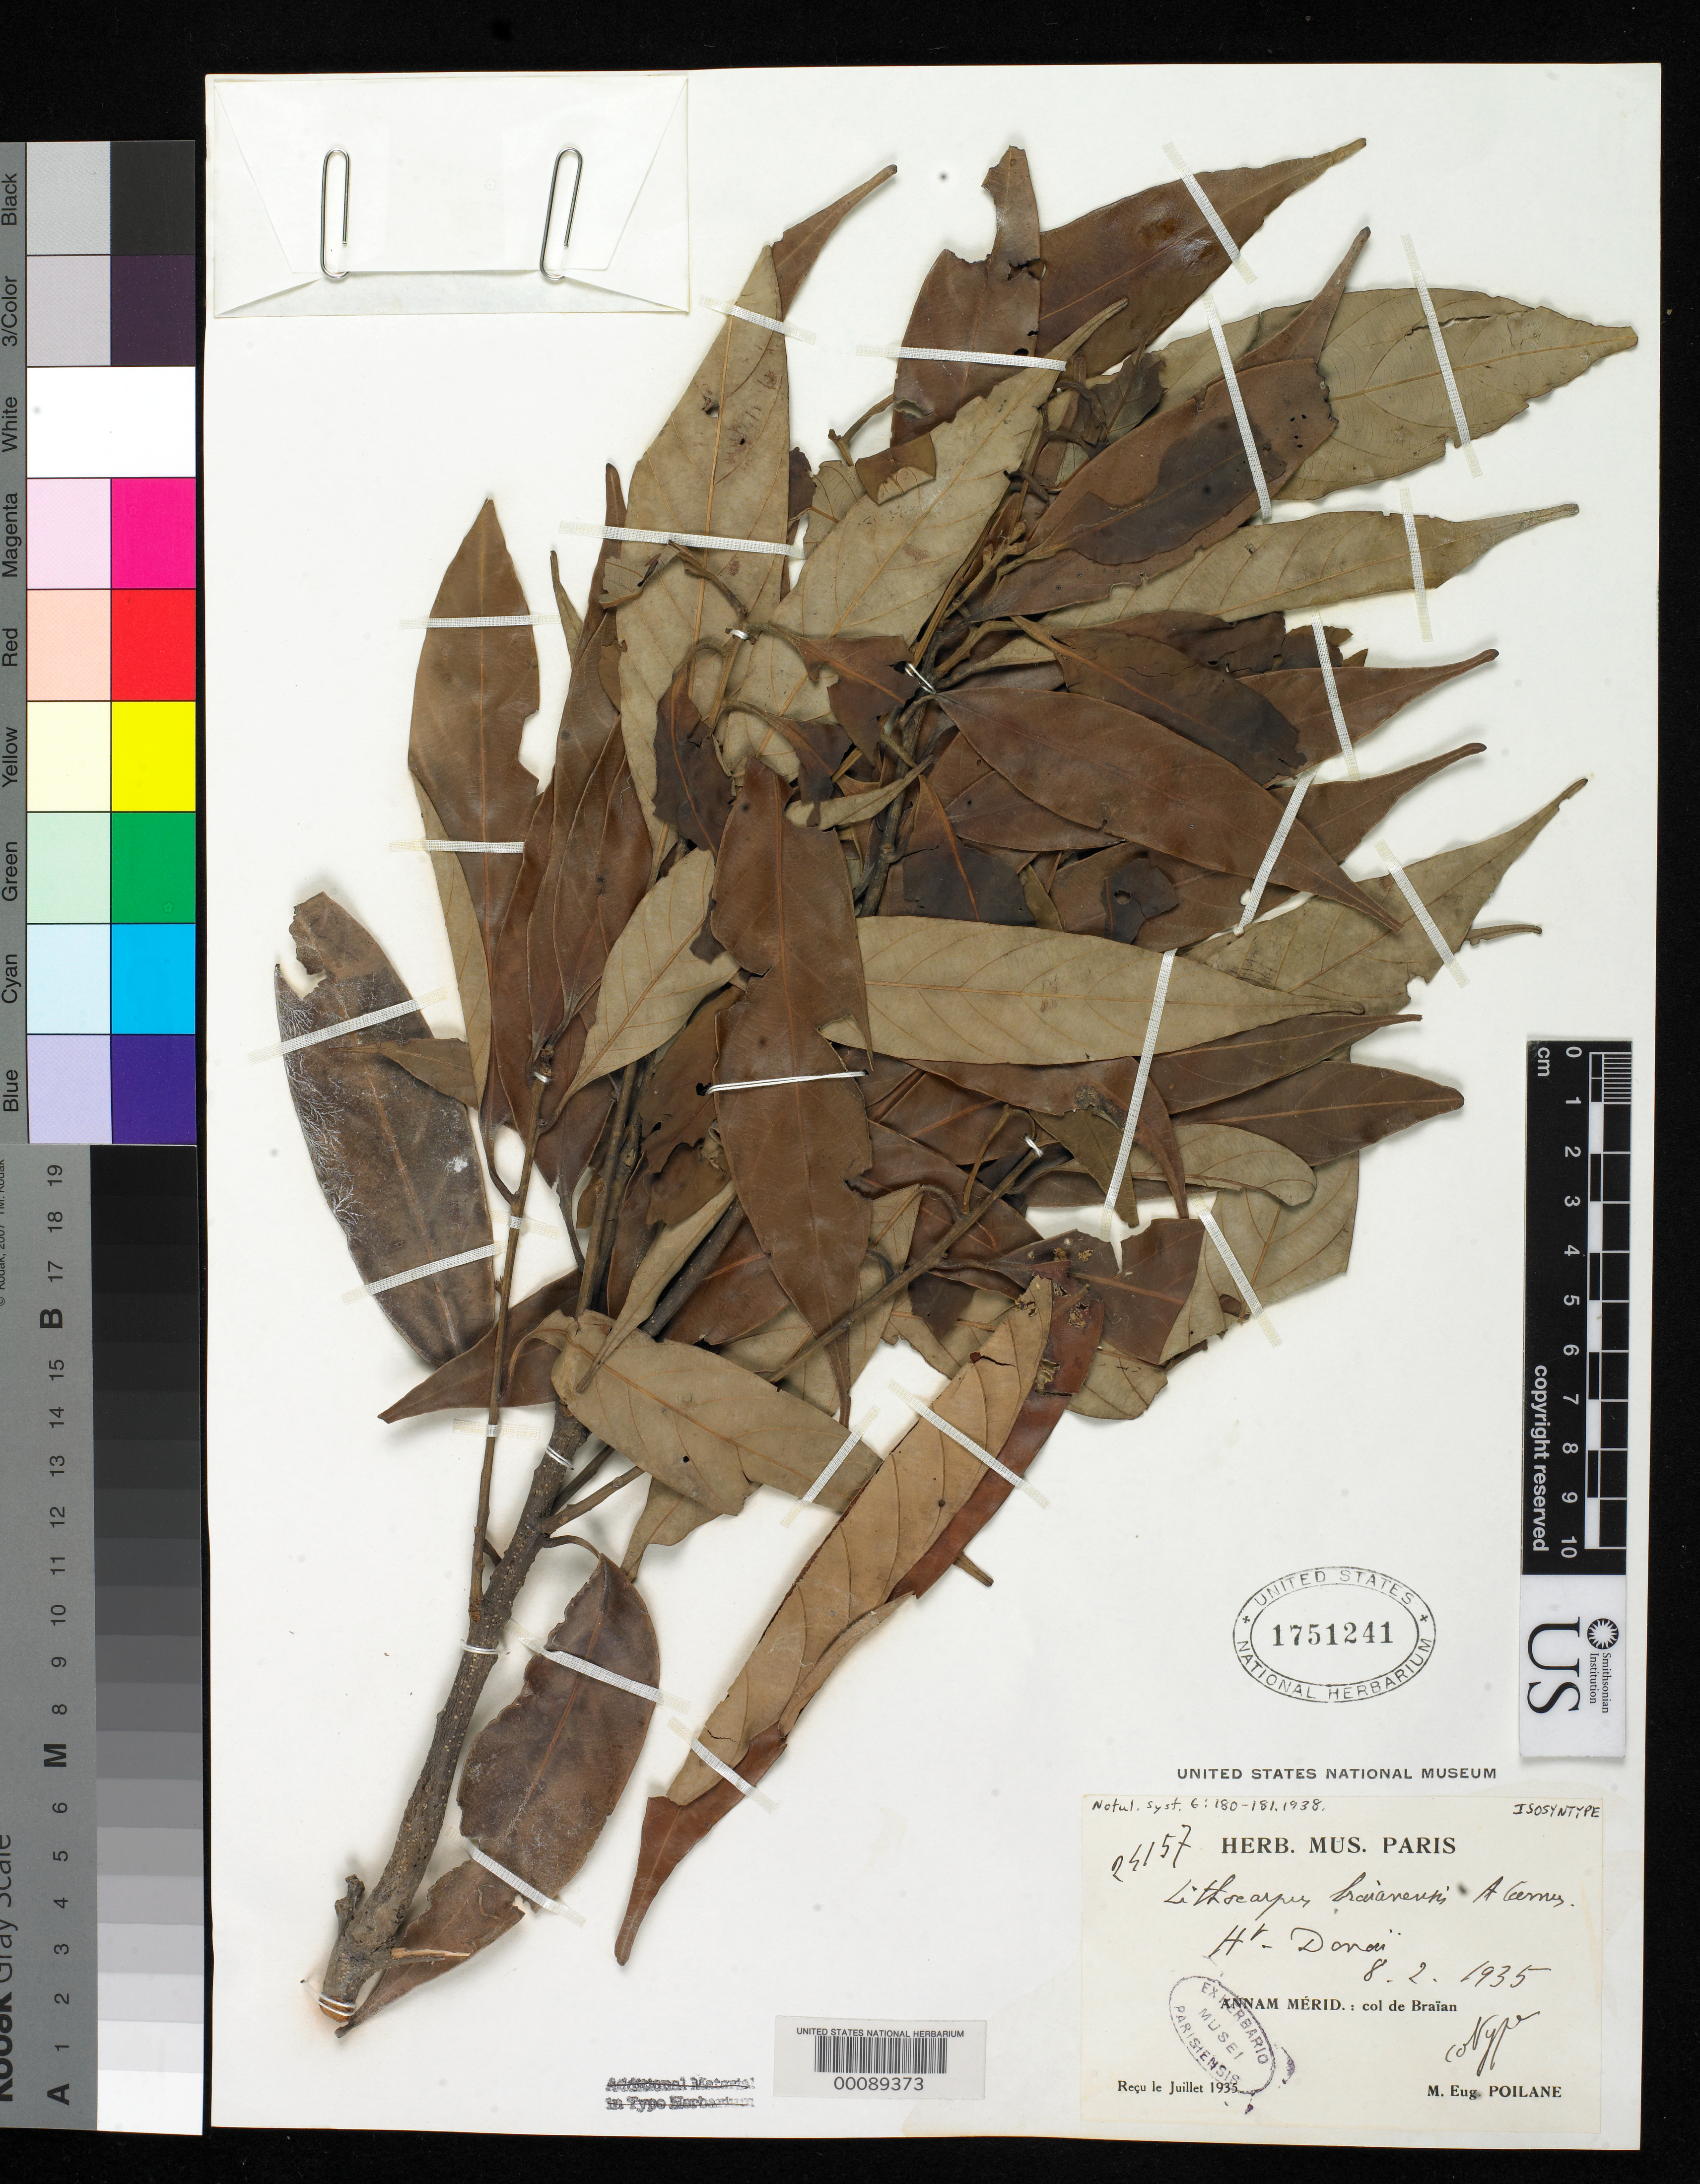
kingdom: Plantae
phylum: Tracheophyta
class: Magnoliopsida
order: Fagales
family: Fagaceae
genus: Lithocarpus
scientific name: Lithocarpus braianensis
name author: A. Camus in Humbert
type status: Isosyntype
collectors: E. Poilane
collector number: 24157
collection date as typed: Jul 1935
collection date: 1935-07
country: Vietnam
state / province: Haut-Donnai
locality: Massif du Braian, pres de Djiring.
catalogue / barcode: US 1751241